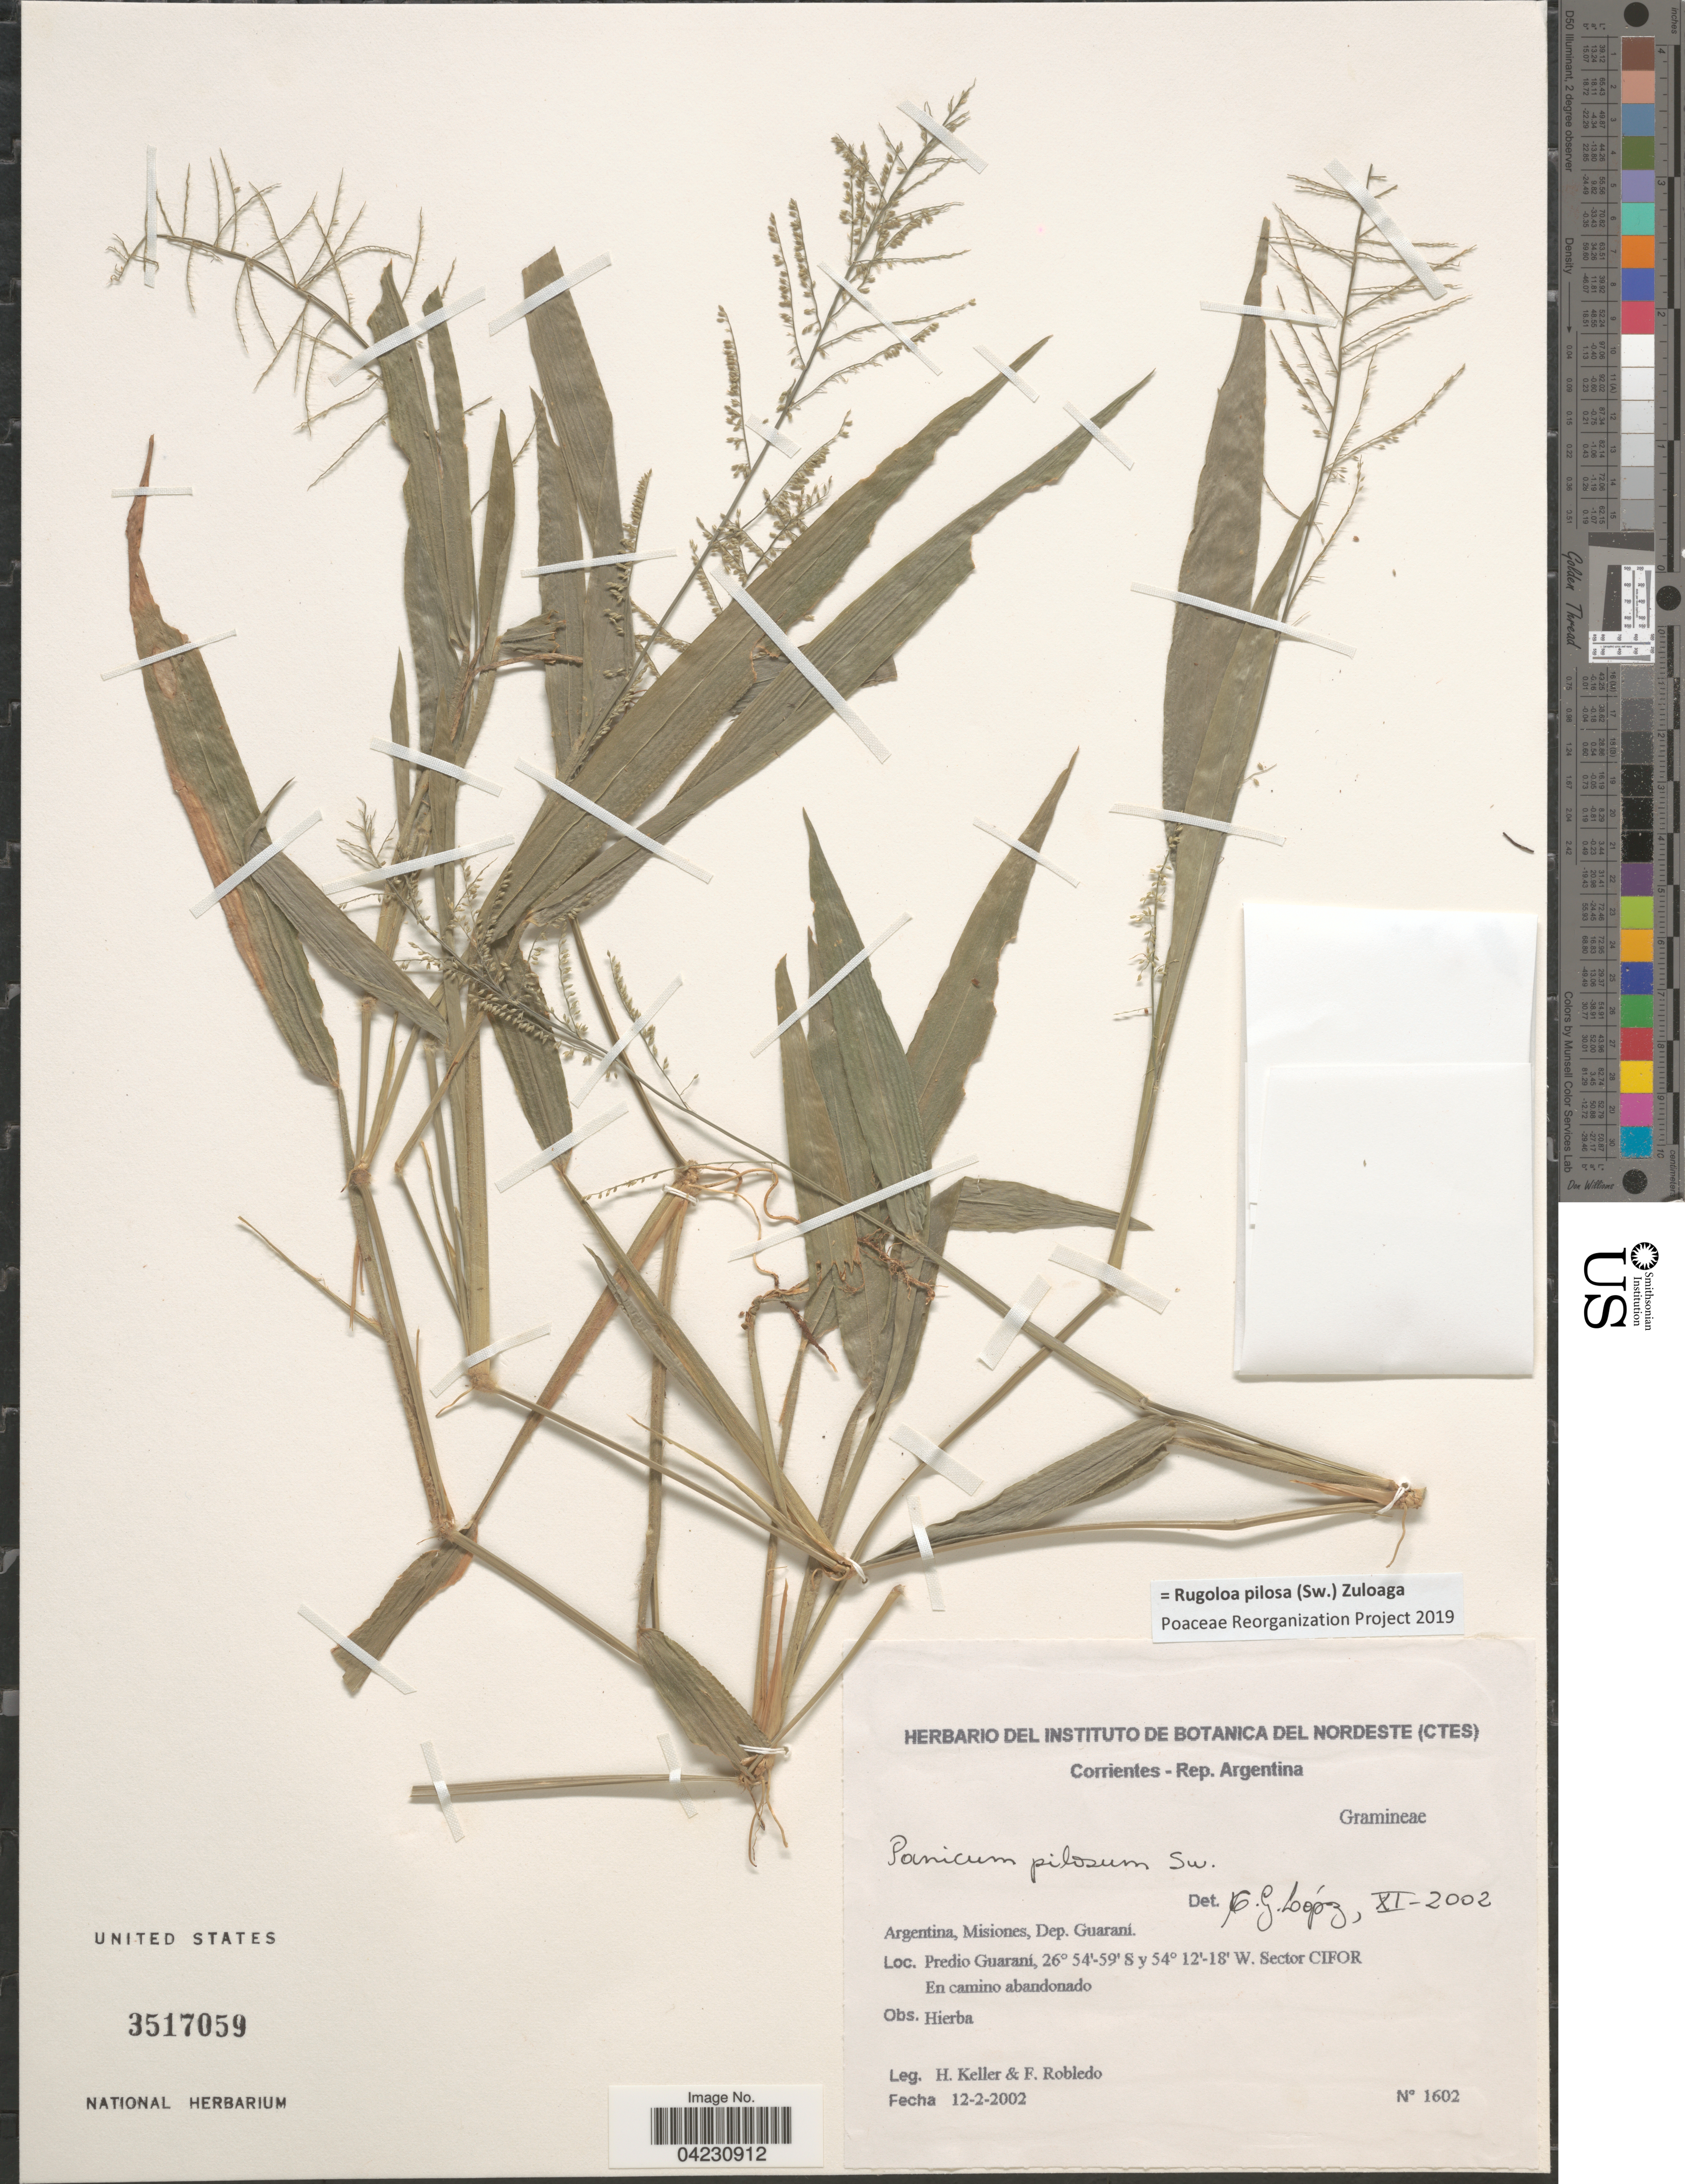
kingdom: Plantae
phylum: Tracheophyta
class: Liliopsida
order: Poales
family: Poaceae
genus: Rugoloa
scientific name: Rugoloa pilosa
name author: (Sw.) Zuloaga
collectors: H. Keller & F. Robledo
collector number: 1602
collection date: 2002-02-12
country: Argentina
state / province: Misiones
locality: Dep. Guarani. Predio Guarani. Secto CIFOR. En camino abandonado.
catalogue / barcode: US 3517059